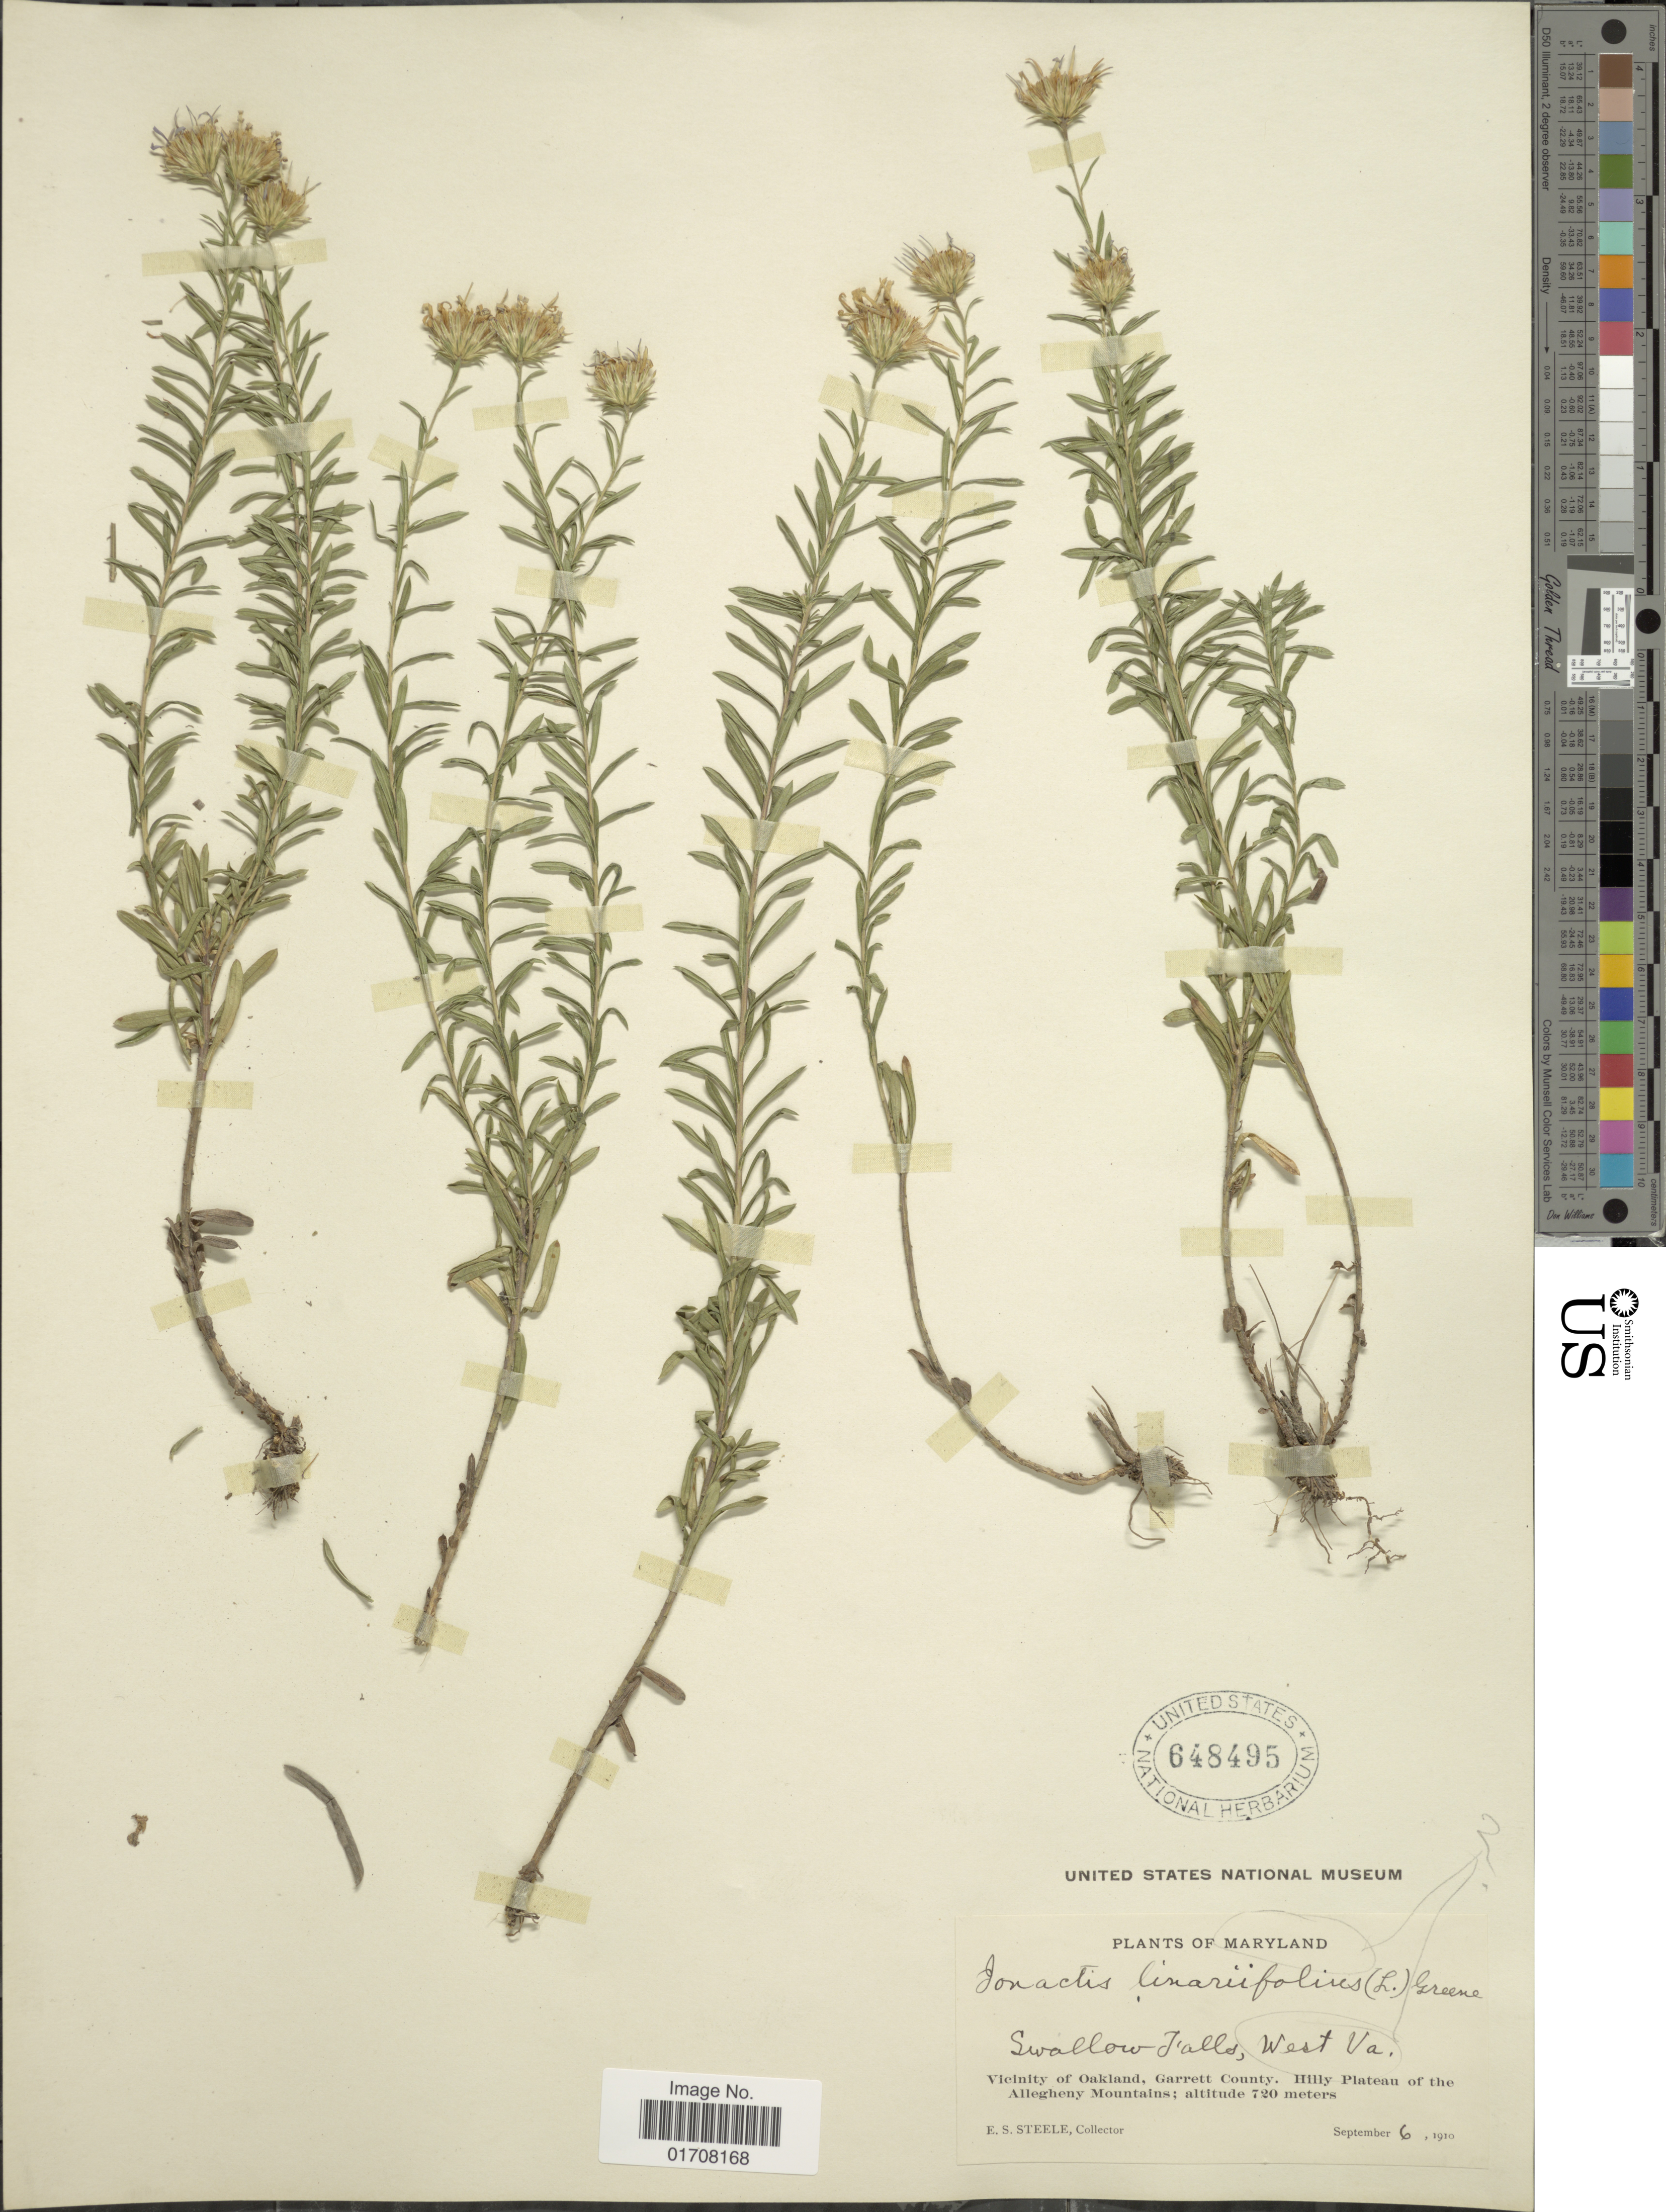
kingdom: Plantae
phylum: Tracheophyta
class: Magnoliopsida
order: Asterales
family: Asteraceae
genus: Ionactis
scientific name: Ionactis linearifolius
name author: (L.) Greene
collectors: E. Steele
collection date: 1910-09-06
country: United States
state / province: Maryland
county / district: Garrett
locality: [printed label:] Plants of Maryland. Vicinity of Oakland, Garrett County. Hilly Plateau of the Allegheny Mountains [handwritten:] Swallow Falls, West Va. [handwritten locality disagrees with preprinted label]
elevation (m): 720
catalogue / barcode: US 648495